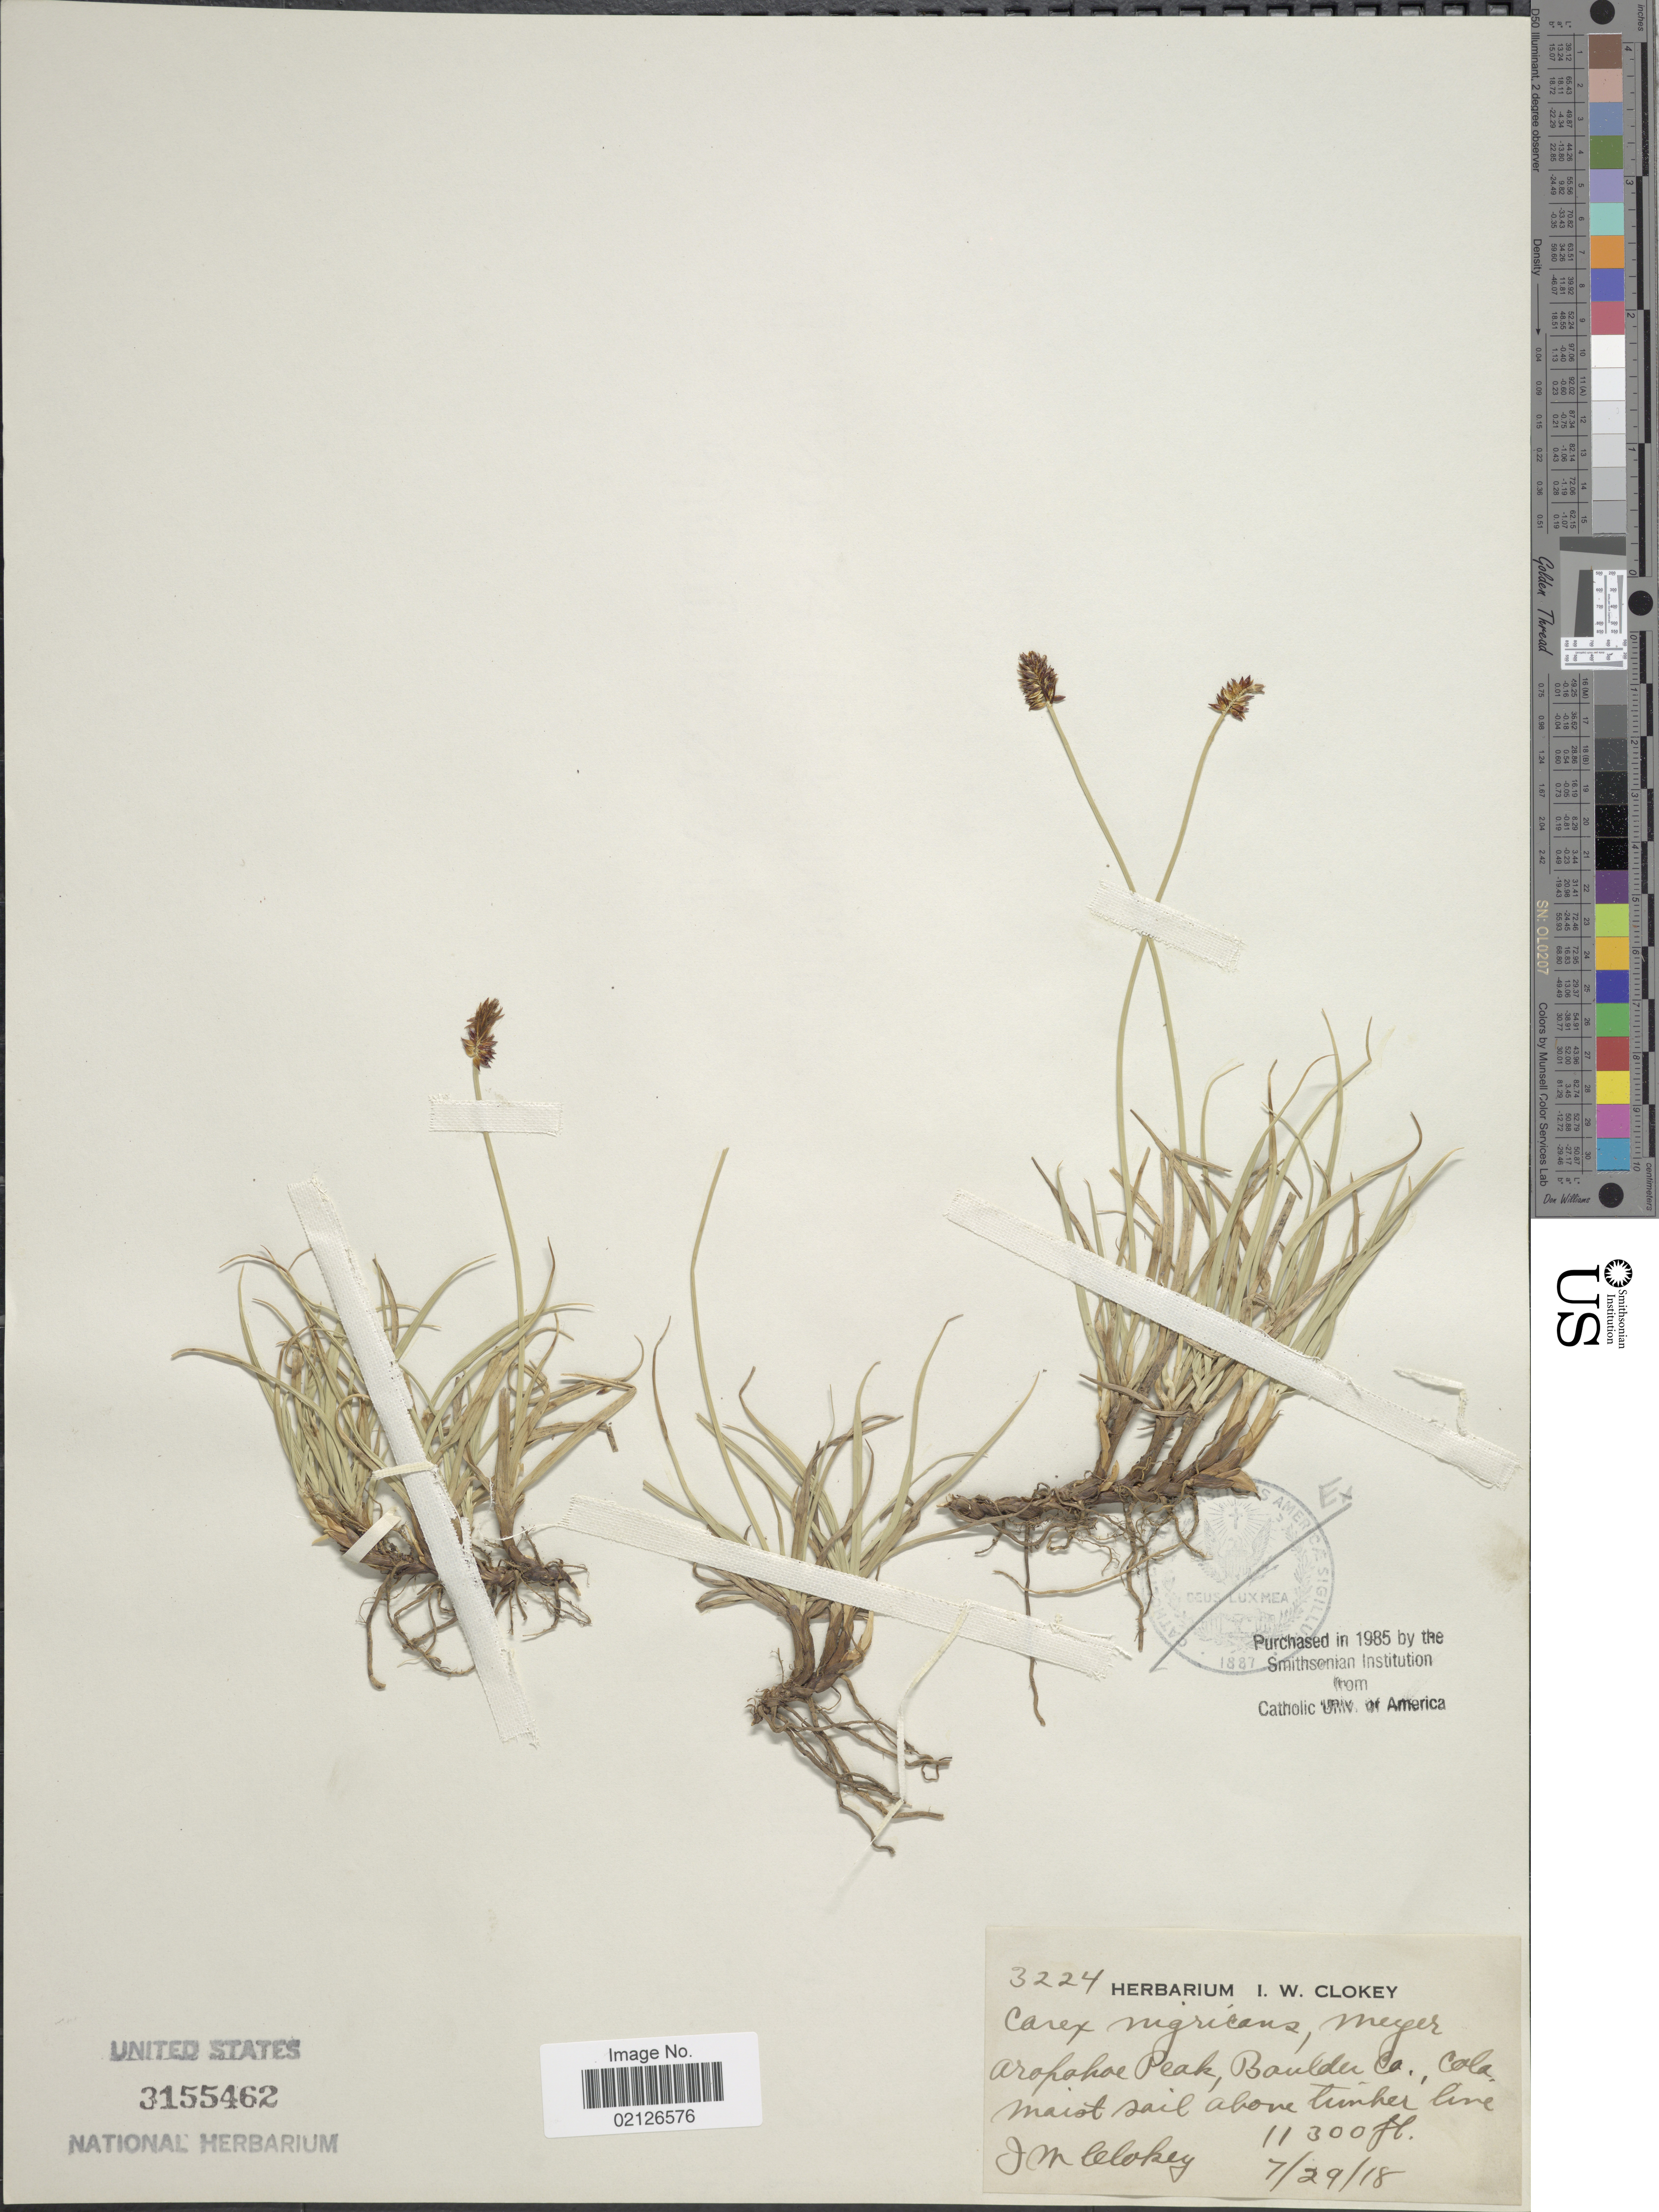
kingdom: Plantae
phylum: Tracheophyta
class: Liliopsida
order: Poales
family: Cyperaceae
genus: Carex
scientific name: Carex nigricans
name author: C.A. Mey.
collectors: I. W. Clokey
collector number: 3224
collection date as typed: Transcribed d/m/y: 29/7/18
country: United States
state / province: Colorado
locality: Aropahoe Peak, Boulder Co., moist soil above timber line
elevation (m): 3444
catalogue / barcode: US 3155462